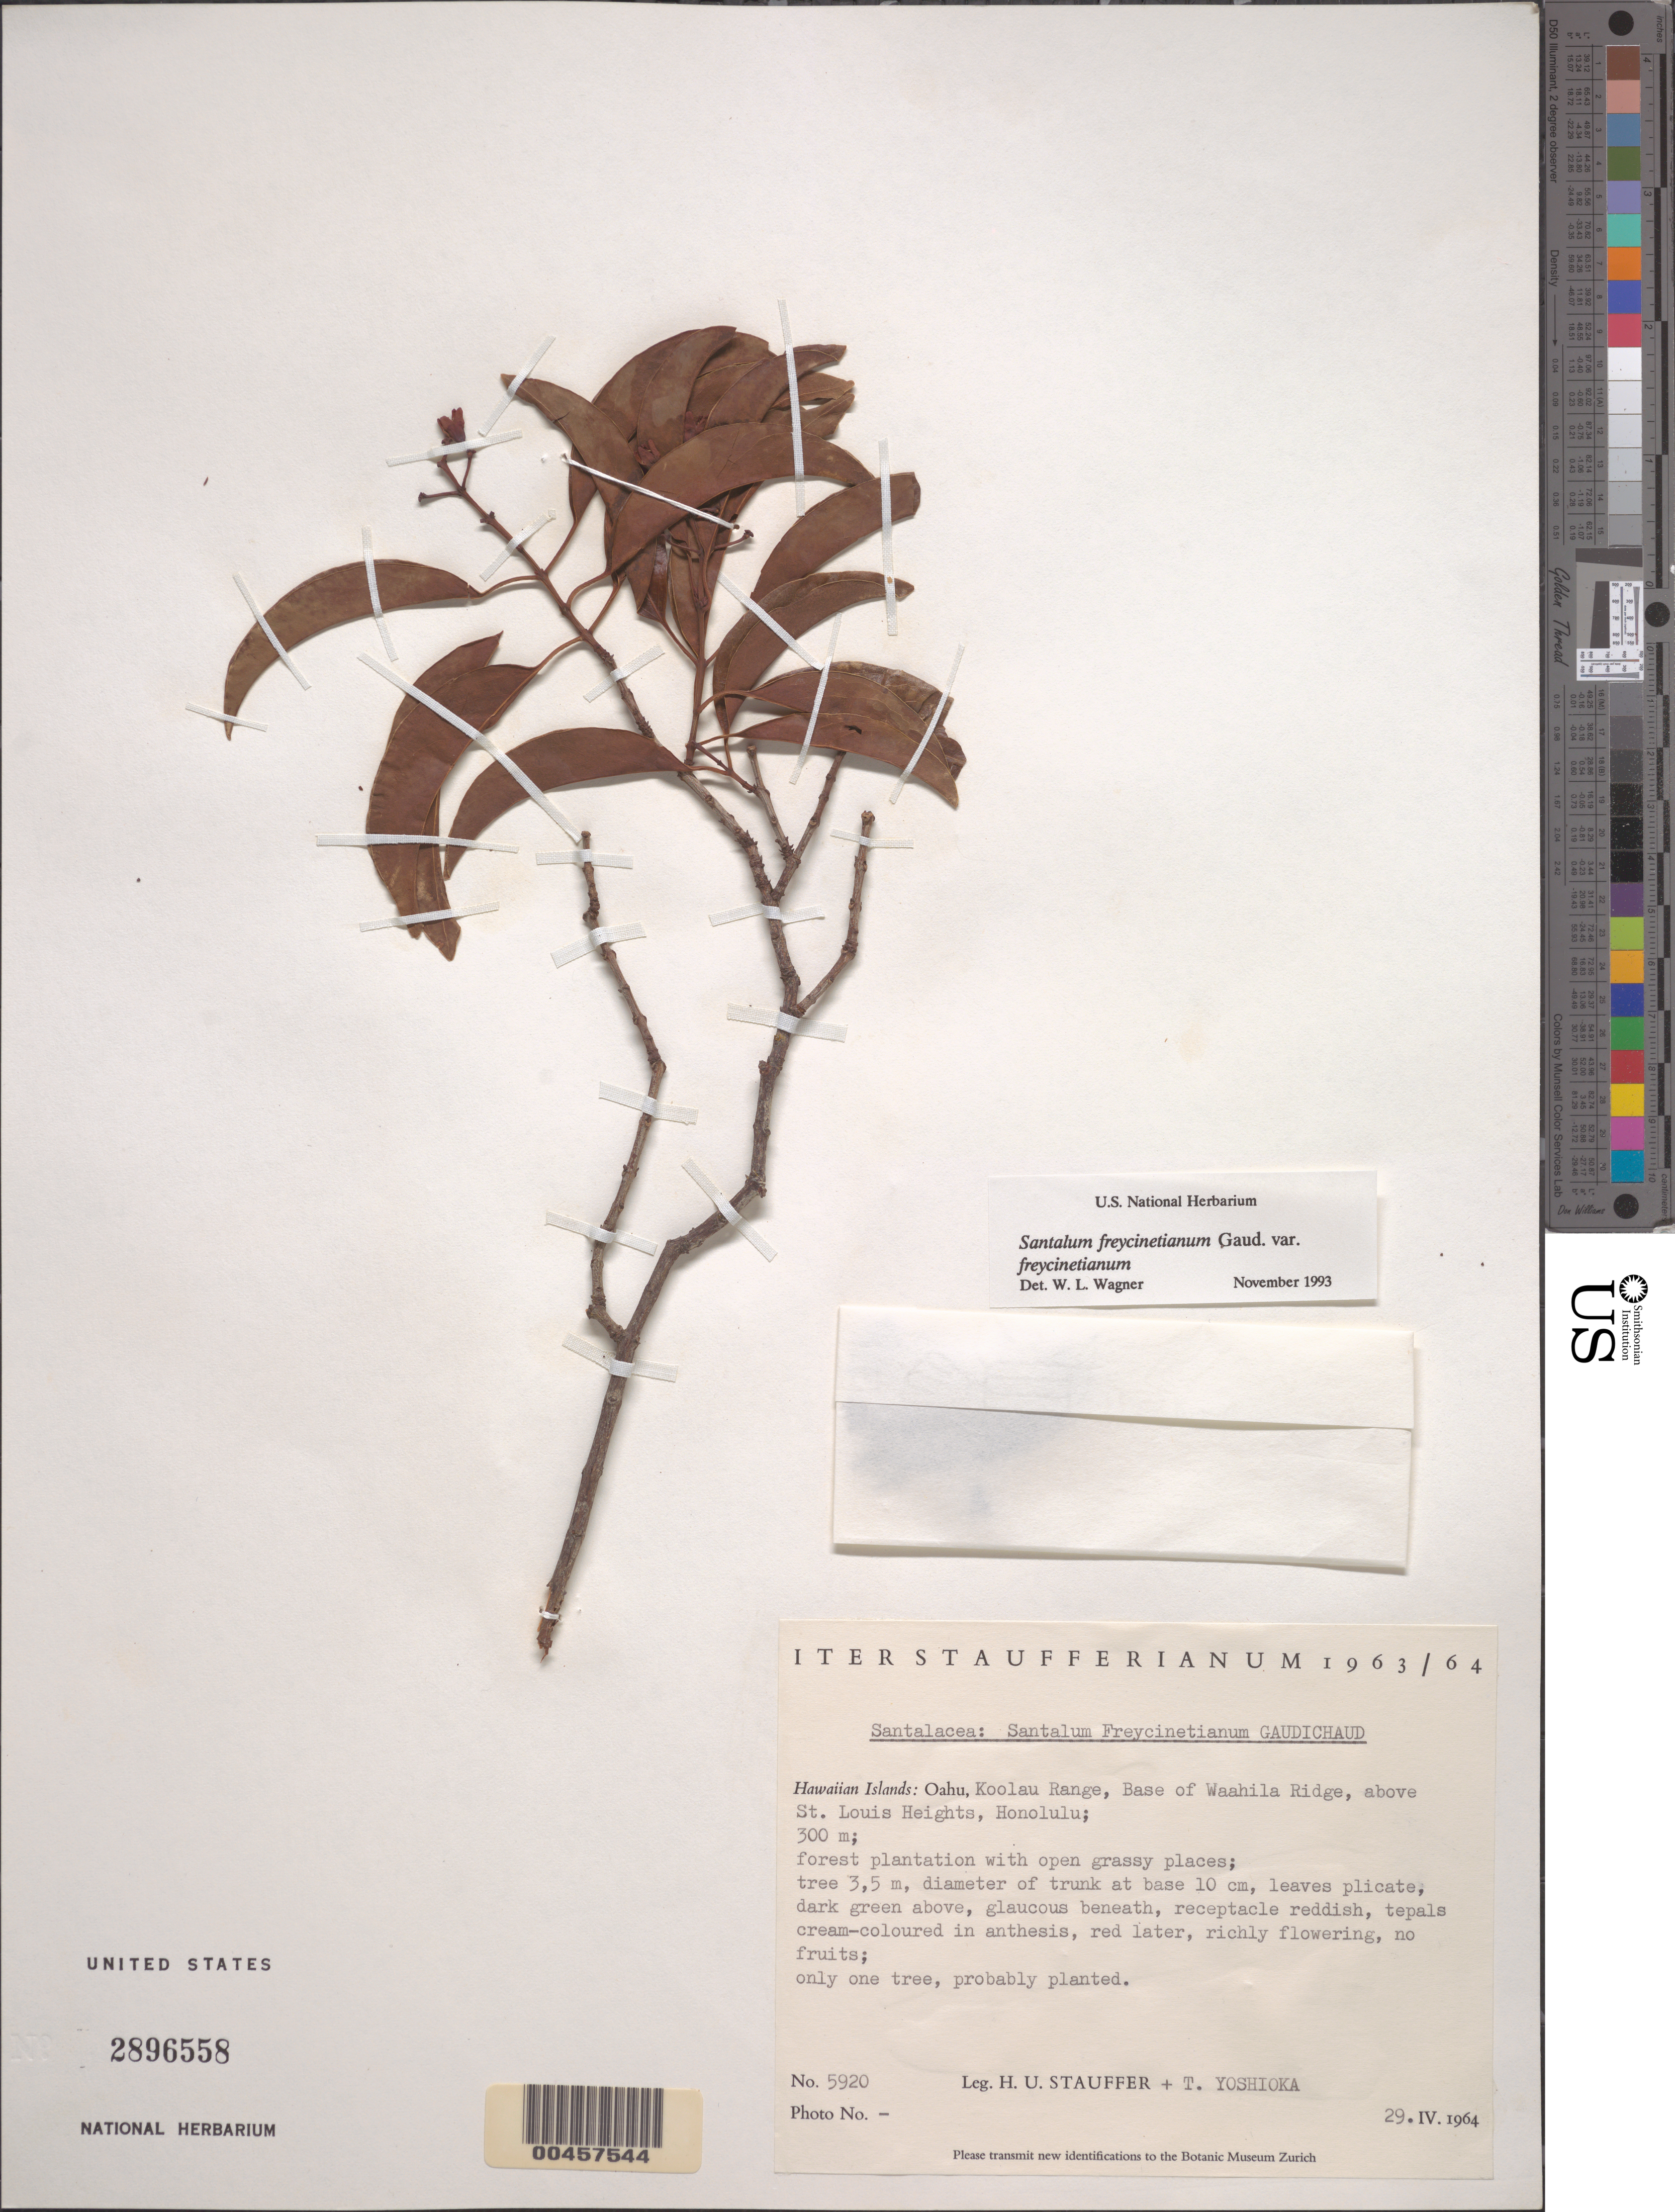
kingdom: Plantae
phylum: Tracheophyta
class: Magnoliopsida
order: Santalales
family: Santalaceae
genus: Santalum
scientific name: Santalum freycinetianum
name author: Gaudich.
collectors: H. U. Stauffer & T. Yoshioka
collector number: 5920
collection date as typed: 29 Apr 1964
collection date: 1964-04-29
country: United States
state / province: Hawaii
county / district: Honolulu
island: Oahu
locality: Koolau Range, Base of Waahila Ridge, above St. Louis Heights, Honolulu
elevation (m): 300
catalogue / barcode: US 2896558